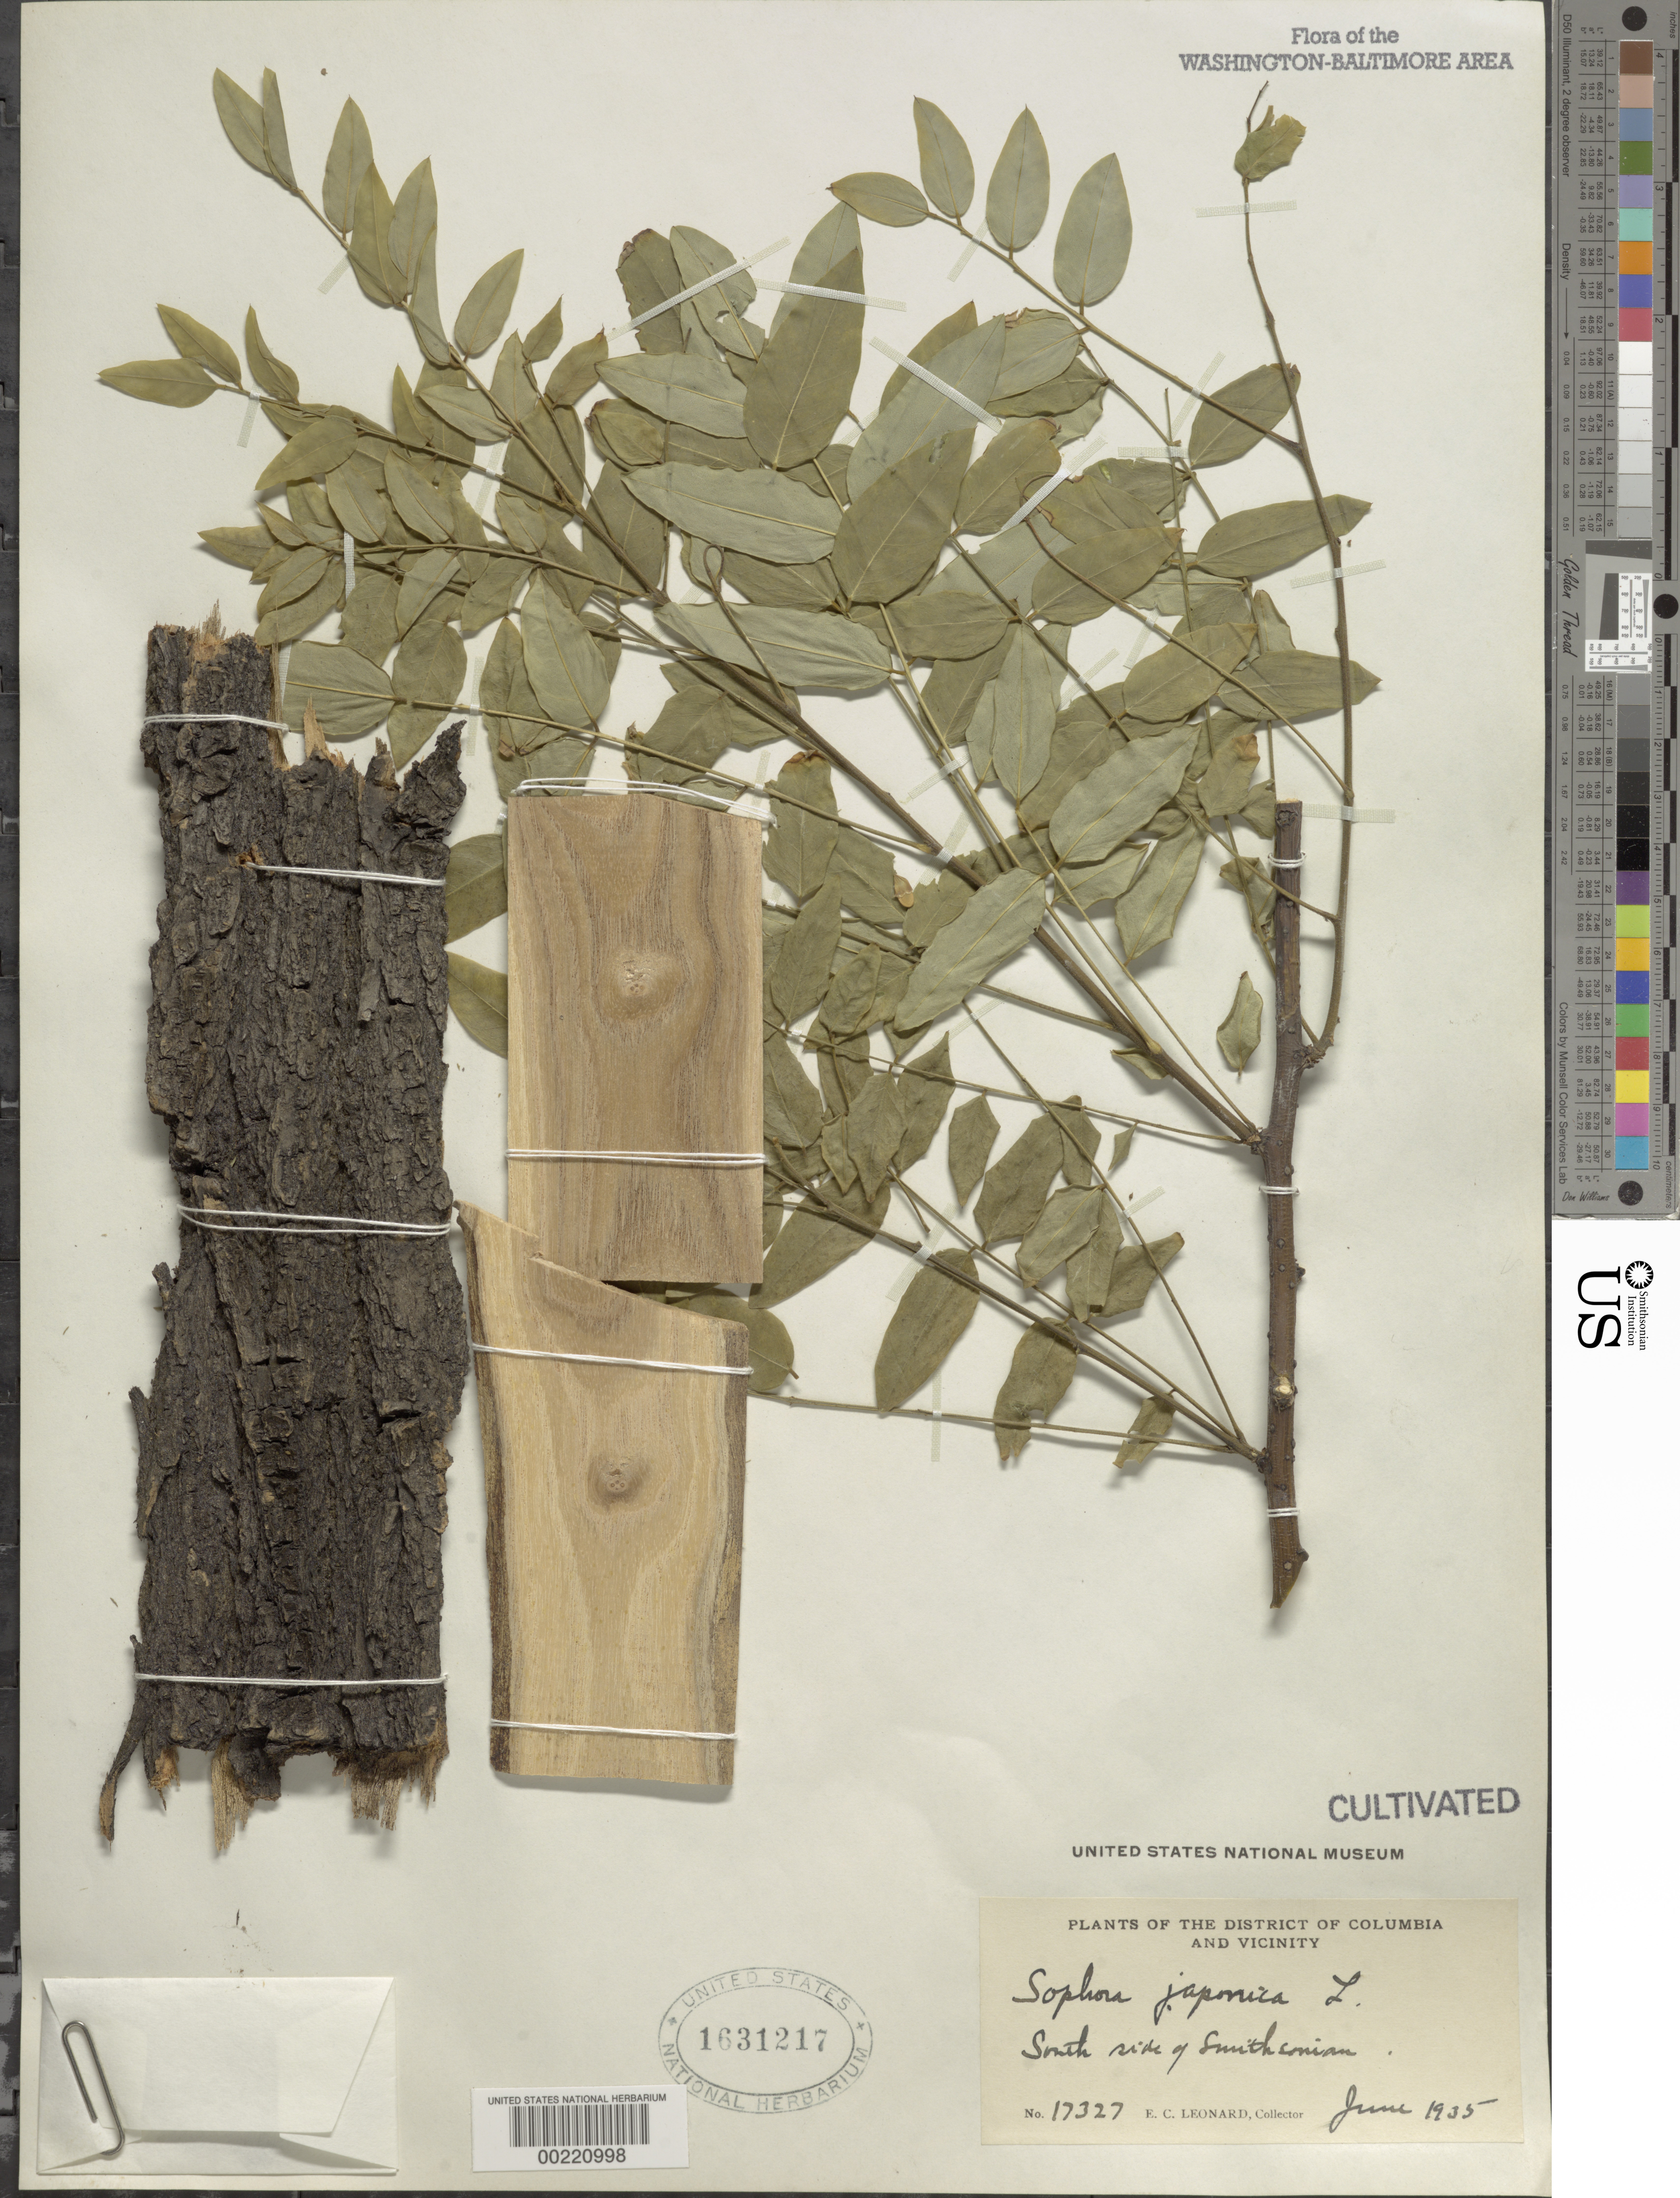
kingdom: Plantae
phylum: Tracheophyta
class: Magnoliopsida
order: Fabales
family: Fabaceae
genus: Sophora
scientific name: Sophora japonica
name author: L.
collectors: E. C. Leonard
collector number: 17327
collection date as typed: Jun 1935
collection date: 1935-06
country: United States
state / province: District of Columbia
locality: S side of Smithsonian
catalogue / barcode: US 1631217